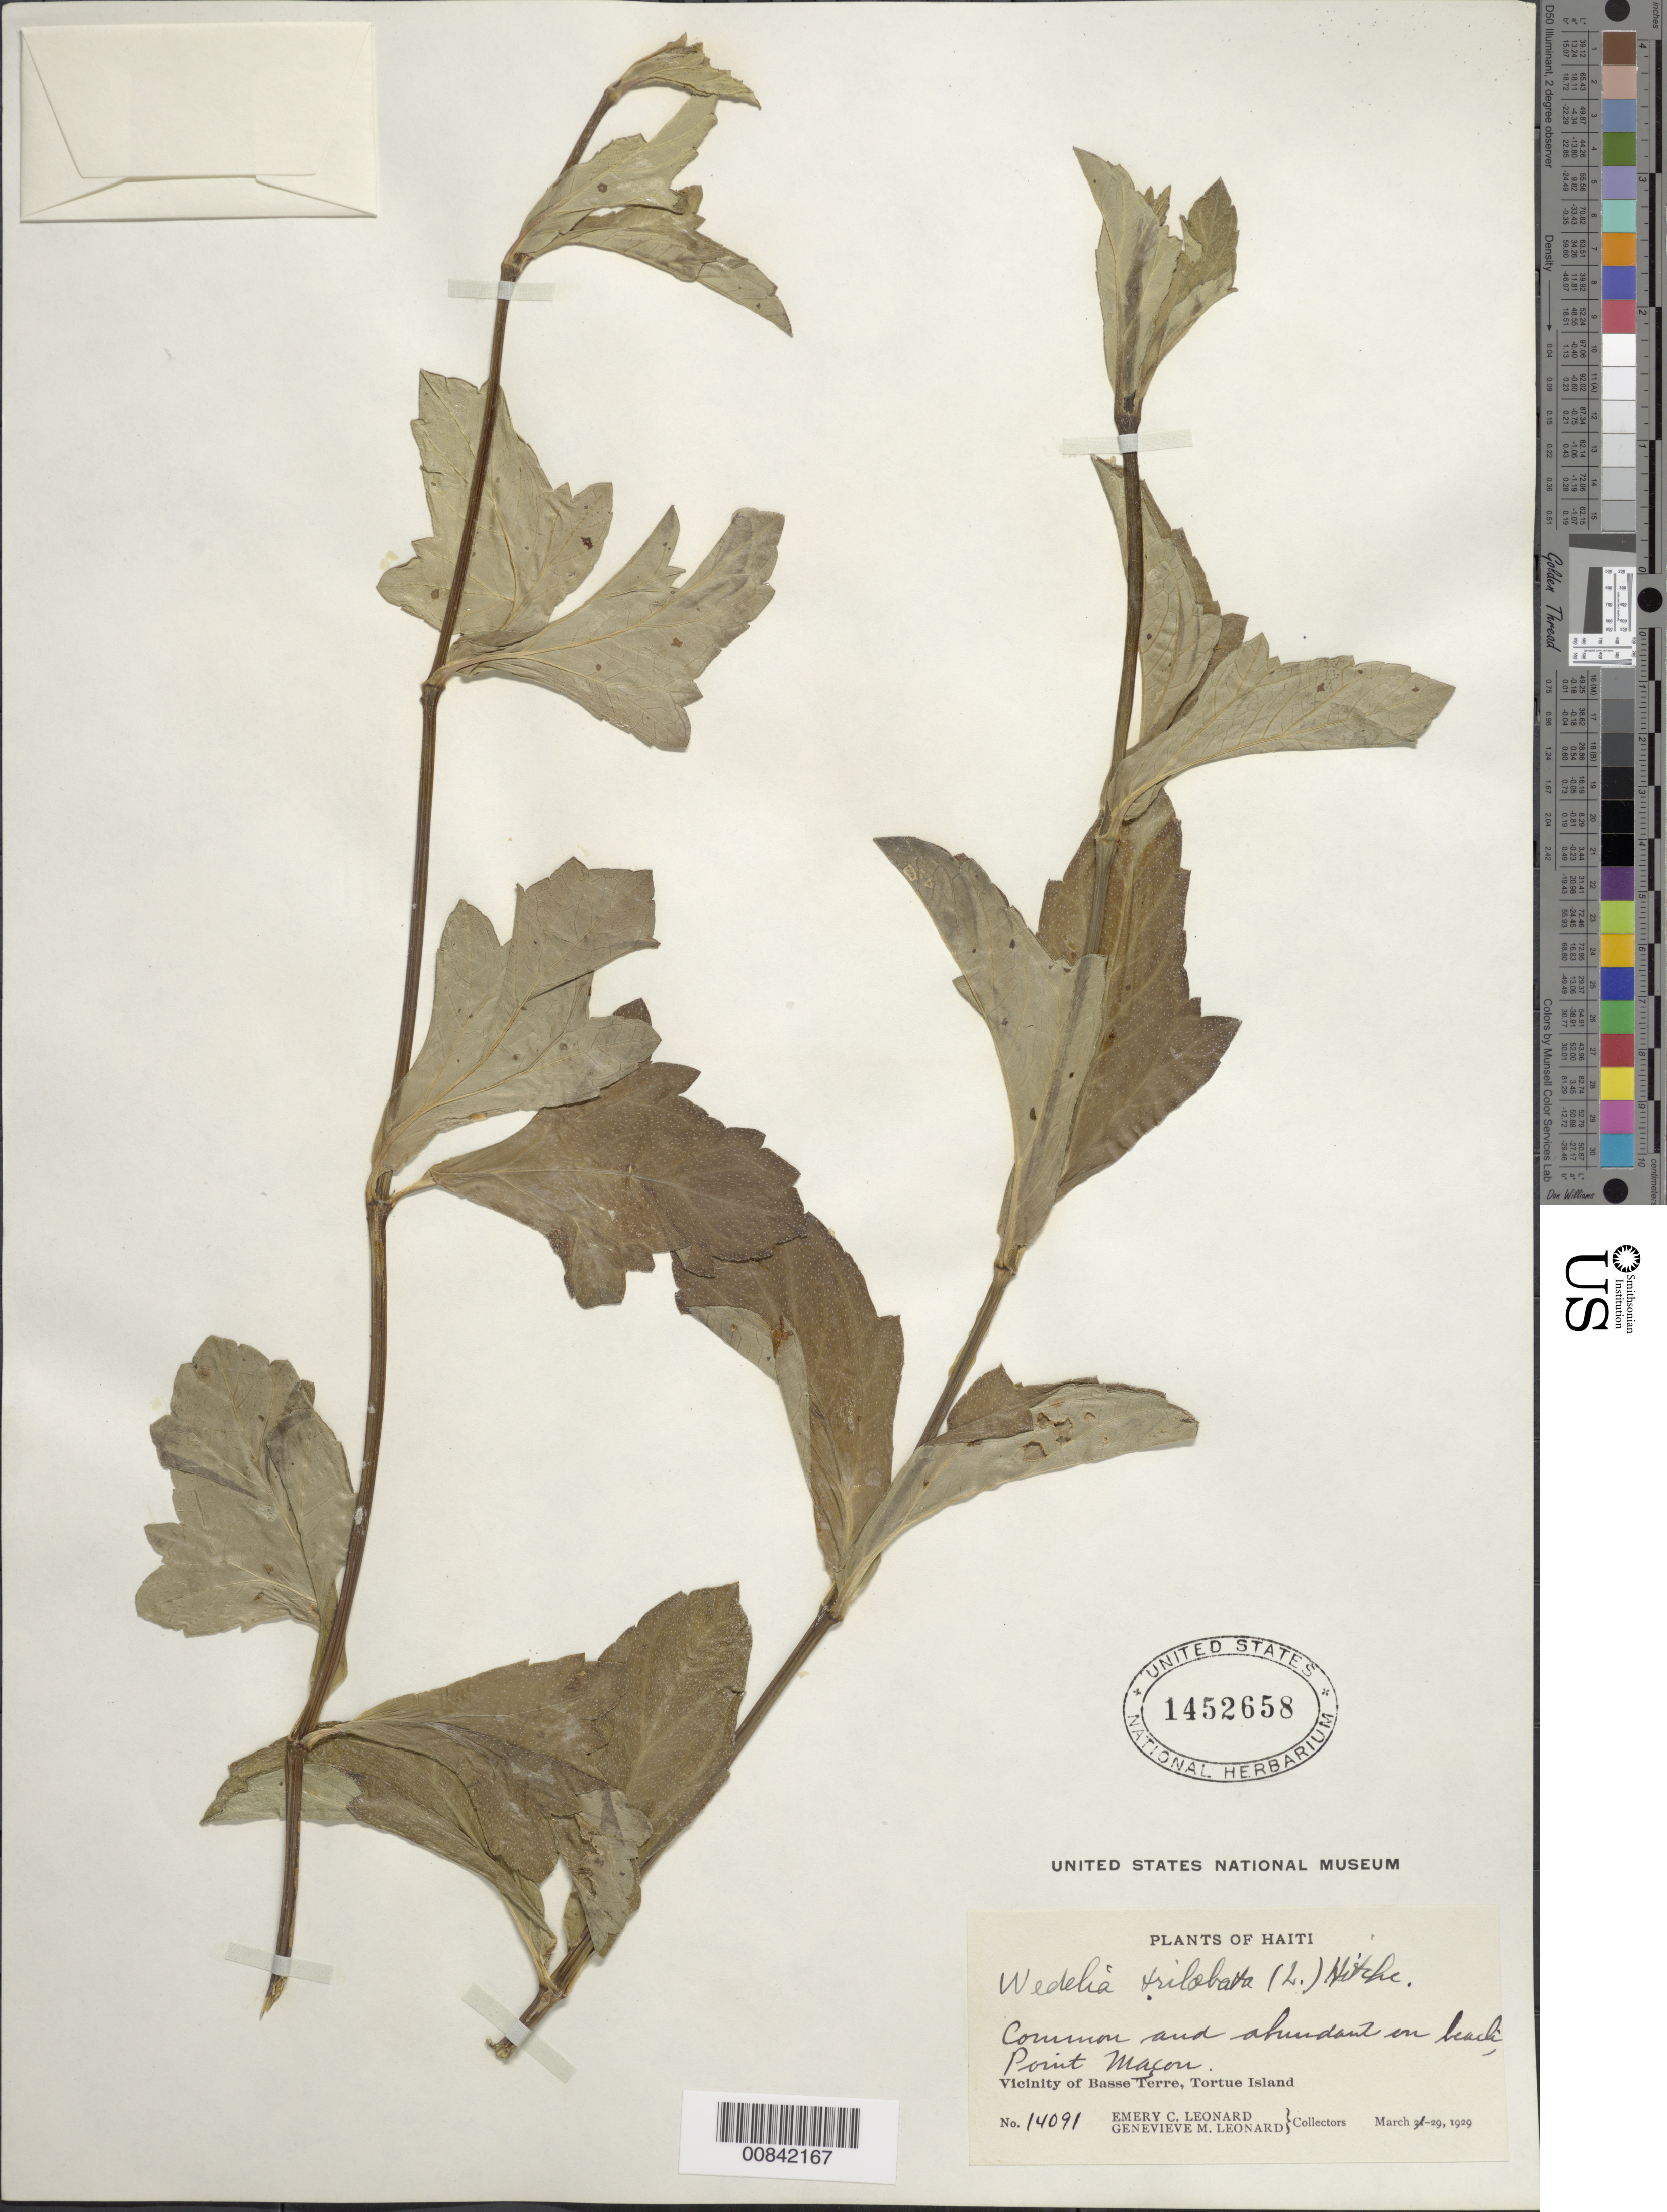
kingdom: Plantae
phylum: Tracheophyta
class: Magnoliopsida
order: Asterales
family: Asteraceae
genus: Sphagneticola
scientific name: Sphagneticola trilobata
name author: (L.) Pruski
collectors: E. C. Leonard & G. M. Leonard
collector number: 14091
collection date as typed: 29 Mar 1929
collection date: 1929-03-29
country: Haiti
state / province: Nord-Ouest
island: Île de la Tortue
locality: Vicinity of Basse Terre, Point Macon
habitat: Beach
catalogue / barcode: US 1452658